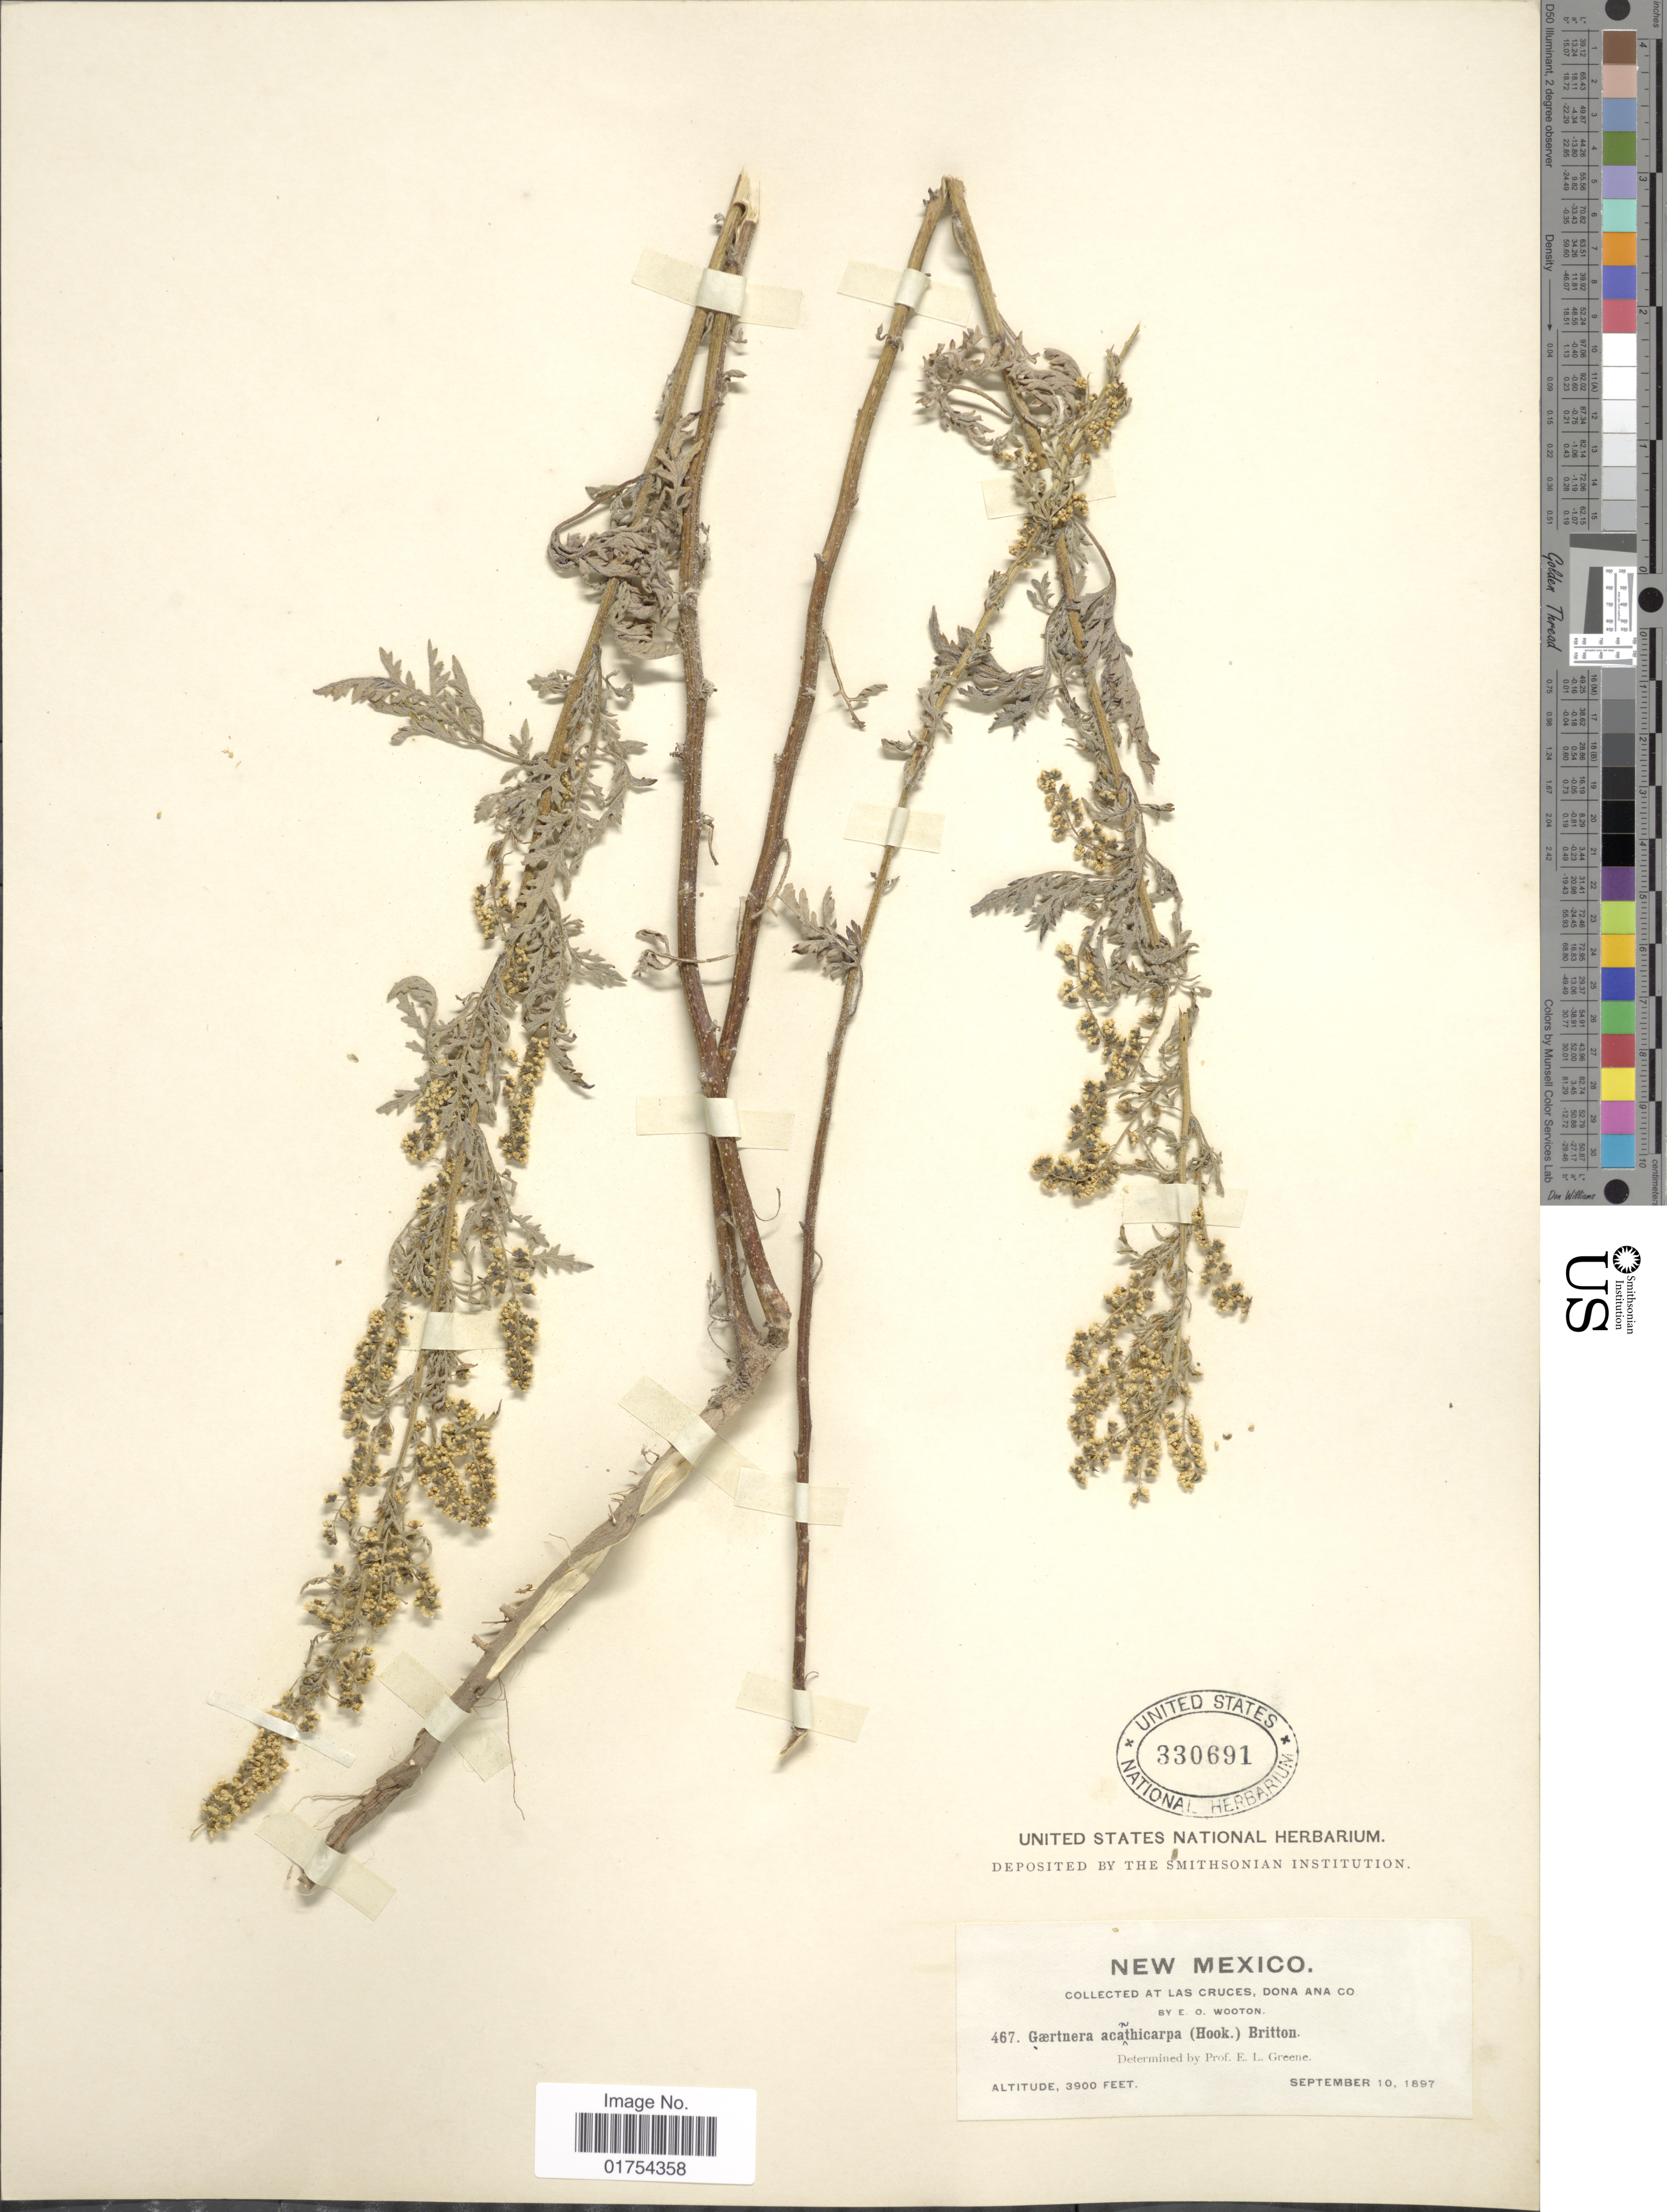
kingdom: Plantae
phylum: Tracheophyta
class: Magnoliopsida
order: Asterales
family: Asteraceae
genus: Franseria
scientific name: Franseria acanthicarpa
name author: Coville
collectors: E. O. Wooton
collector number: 467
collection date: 1897-09-10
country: United States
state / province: New Mexico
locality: Las Cruces, Dona Ana Co.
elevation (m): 1189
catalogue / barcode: US 330691